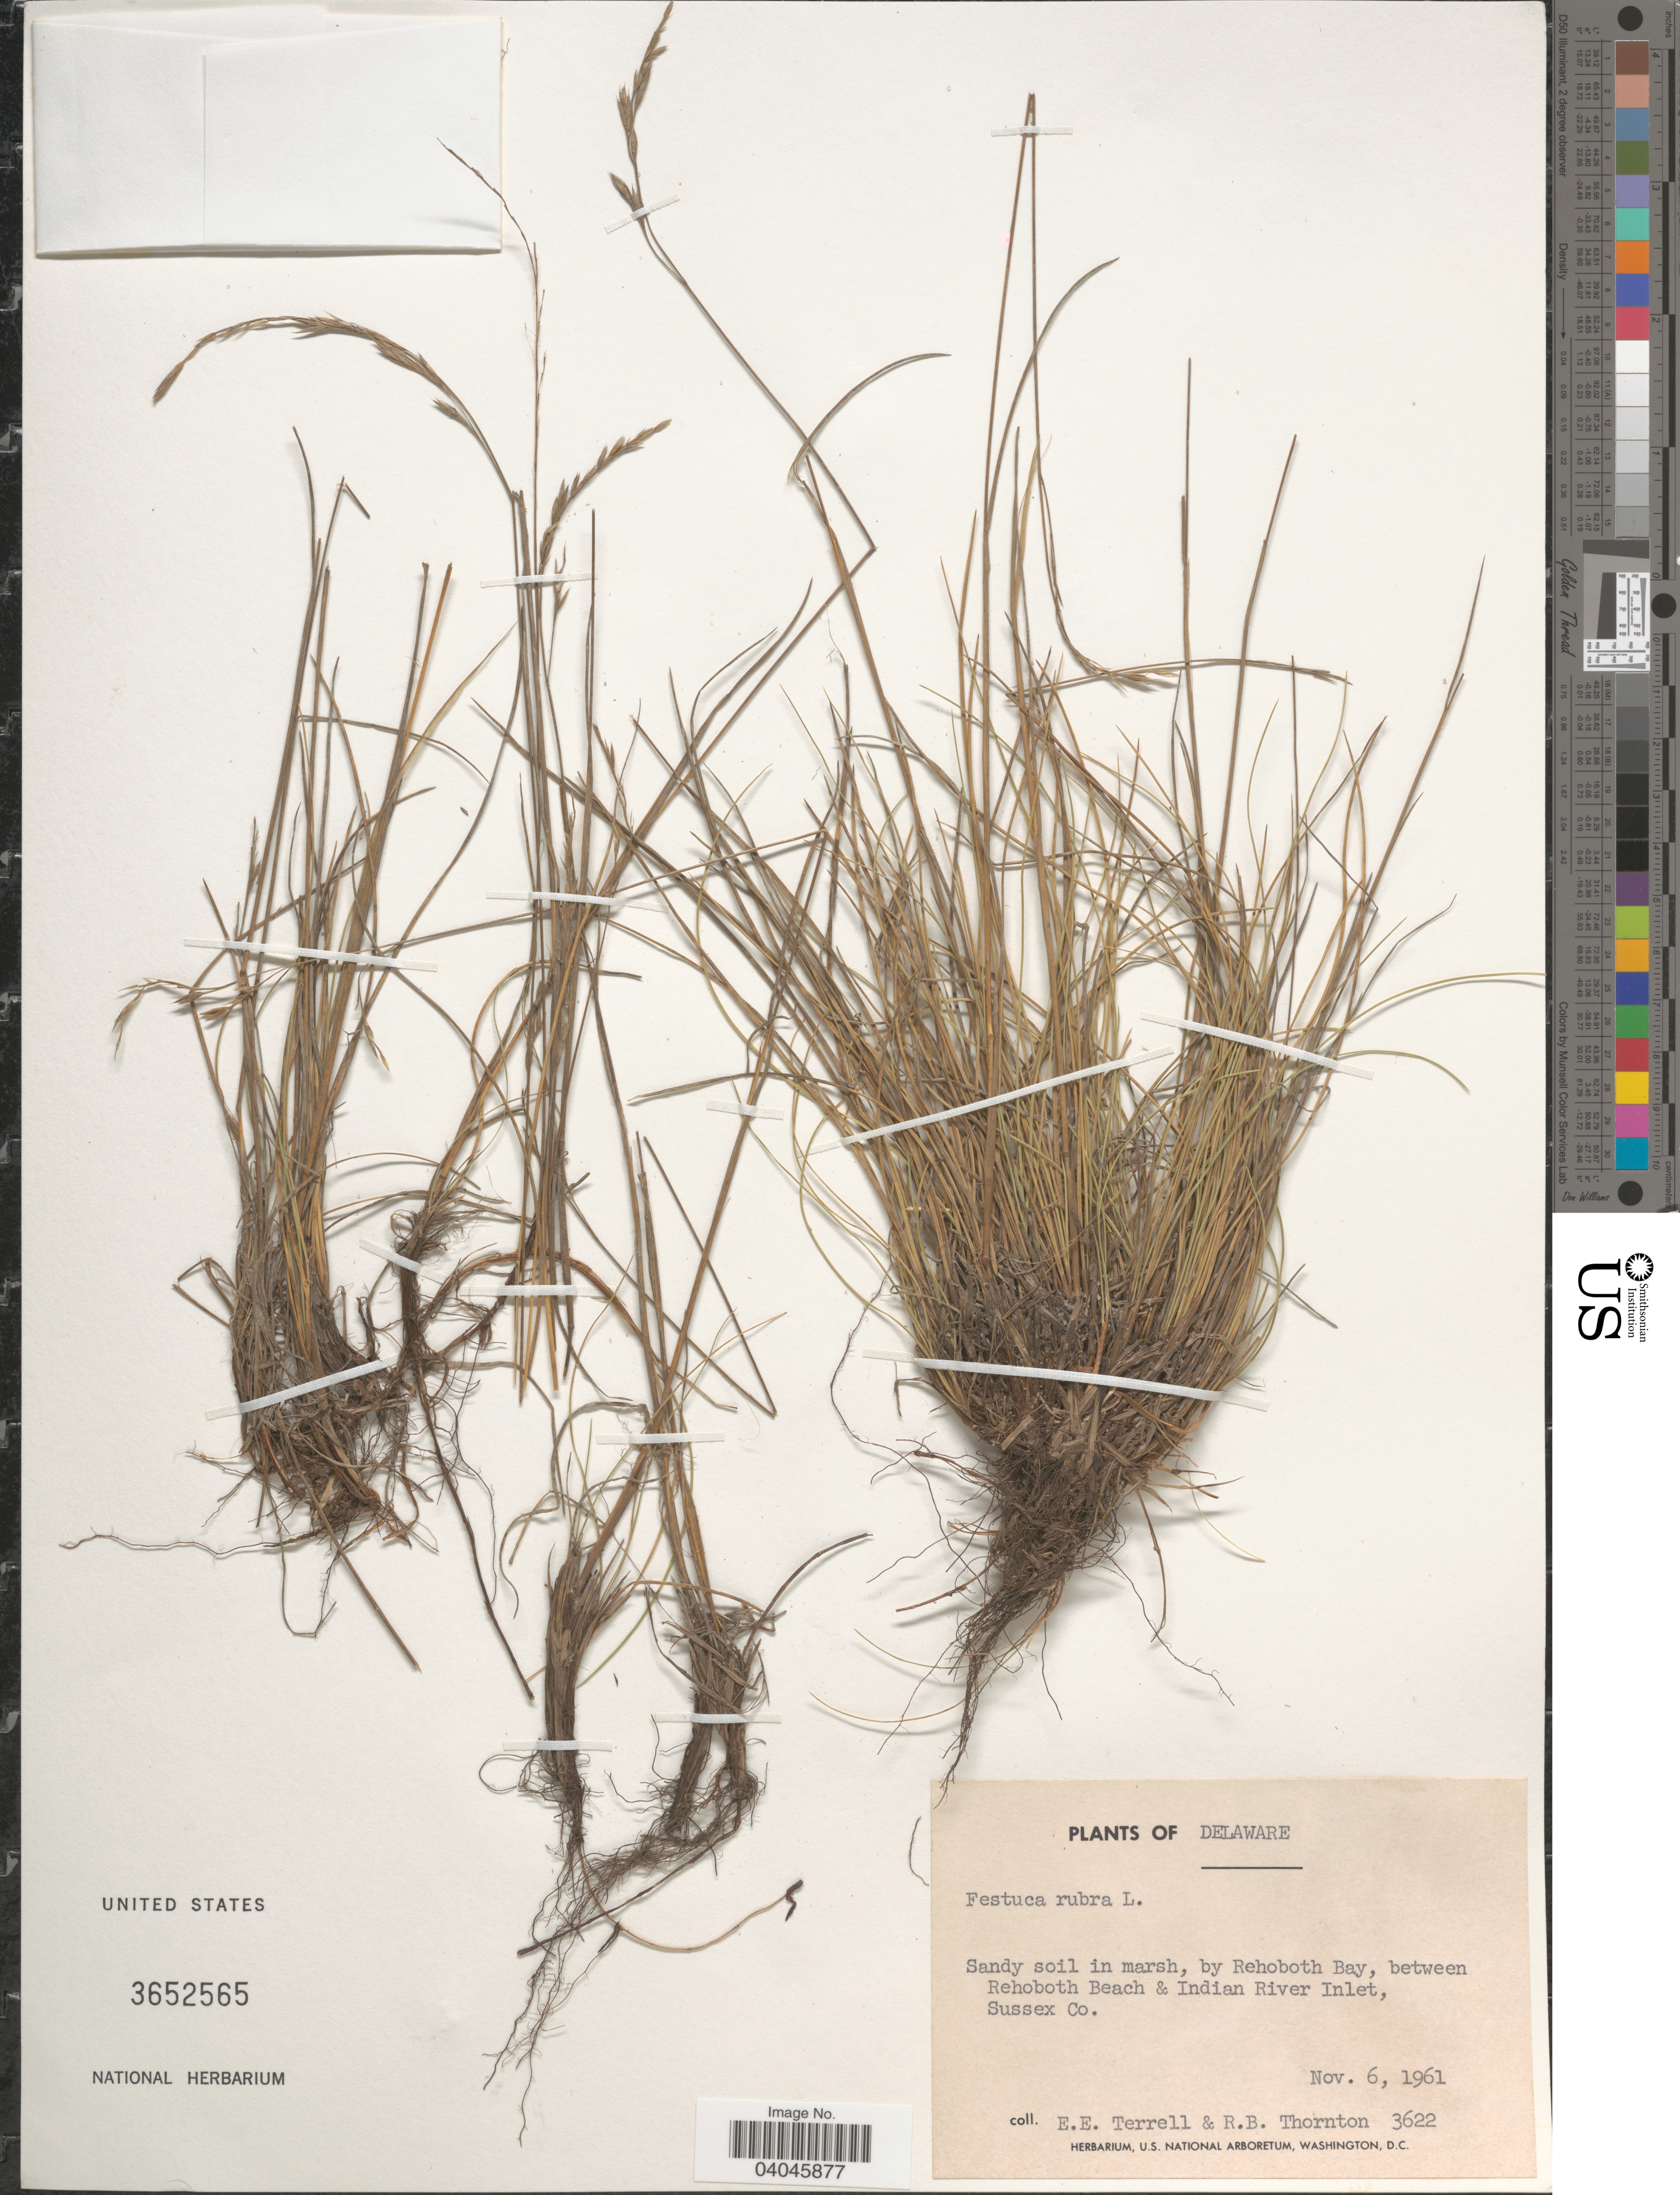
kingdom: Plantae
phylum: Tracheophyta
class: Liliopsida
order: Poales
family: Poaceae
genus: Festuca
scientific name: Festuca rubra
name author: L.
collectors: E. E. Terrell & R. Thornton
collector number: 3622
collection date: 1961-11-06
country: United States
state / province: Delaware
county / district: Sussex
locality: Sandy soil in marsh, by Rehoboth Bay, between Rehoboth Beach & Indian River Inlet, Sussex Co.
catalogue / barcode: US 3652565